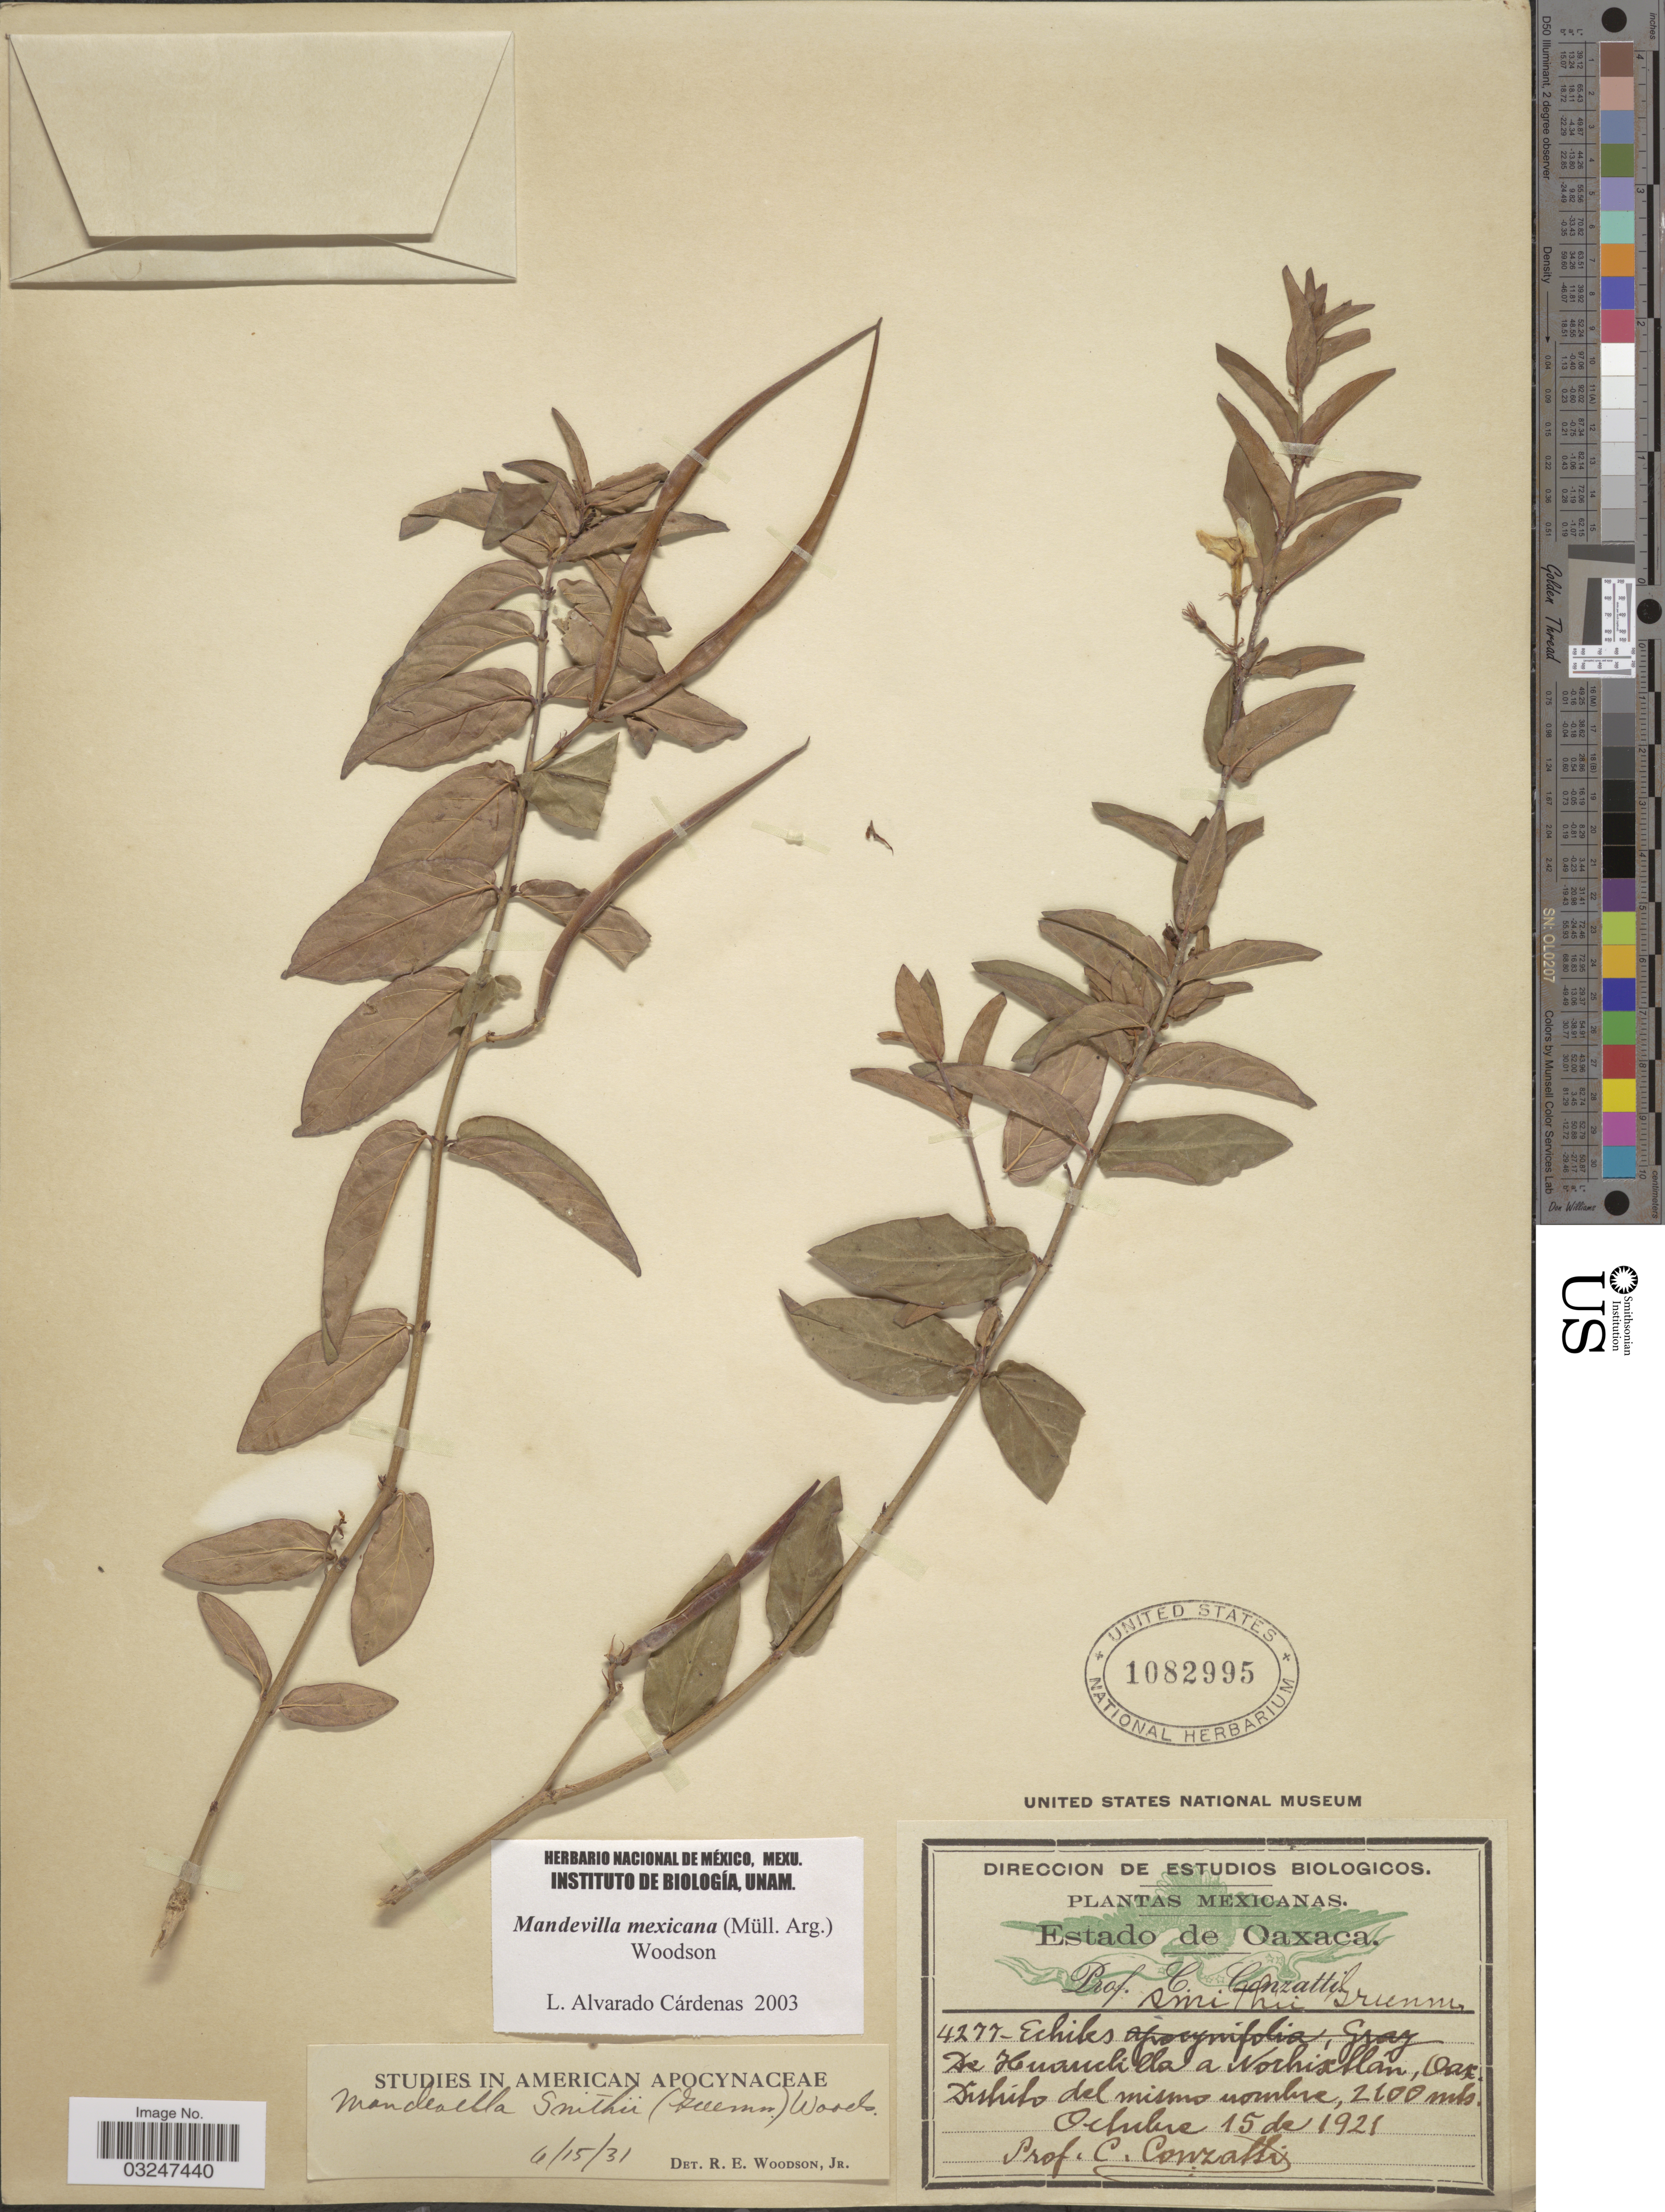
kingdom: Plantae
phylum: Tracheophyta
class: Magnoliopsida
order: Gentianales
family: Apocynaceae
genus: Mandevilla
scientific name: Mandevilla mexicana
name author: (Müll. Arg.) Woodson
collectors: C. Conzatti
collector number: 4277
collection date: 1921-10-15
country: Mexico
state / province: Oaxaca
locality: De Huanchilla a Nochixtlan, Distrito del mismo nombre.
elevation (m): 2100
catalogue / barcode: US 1082995